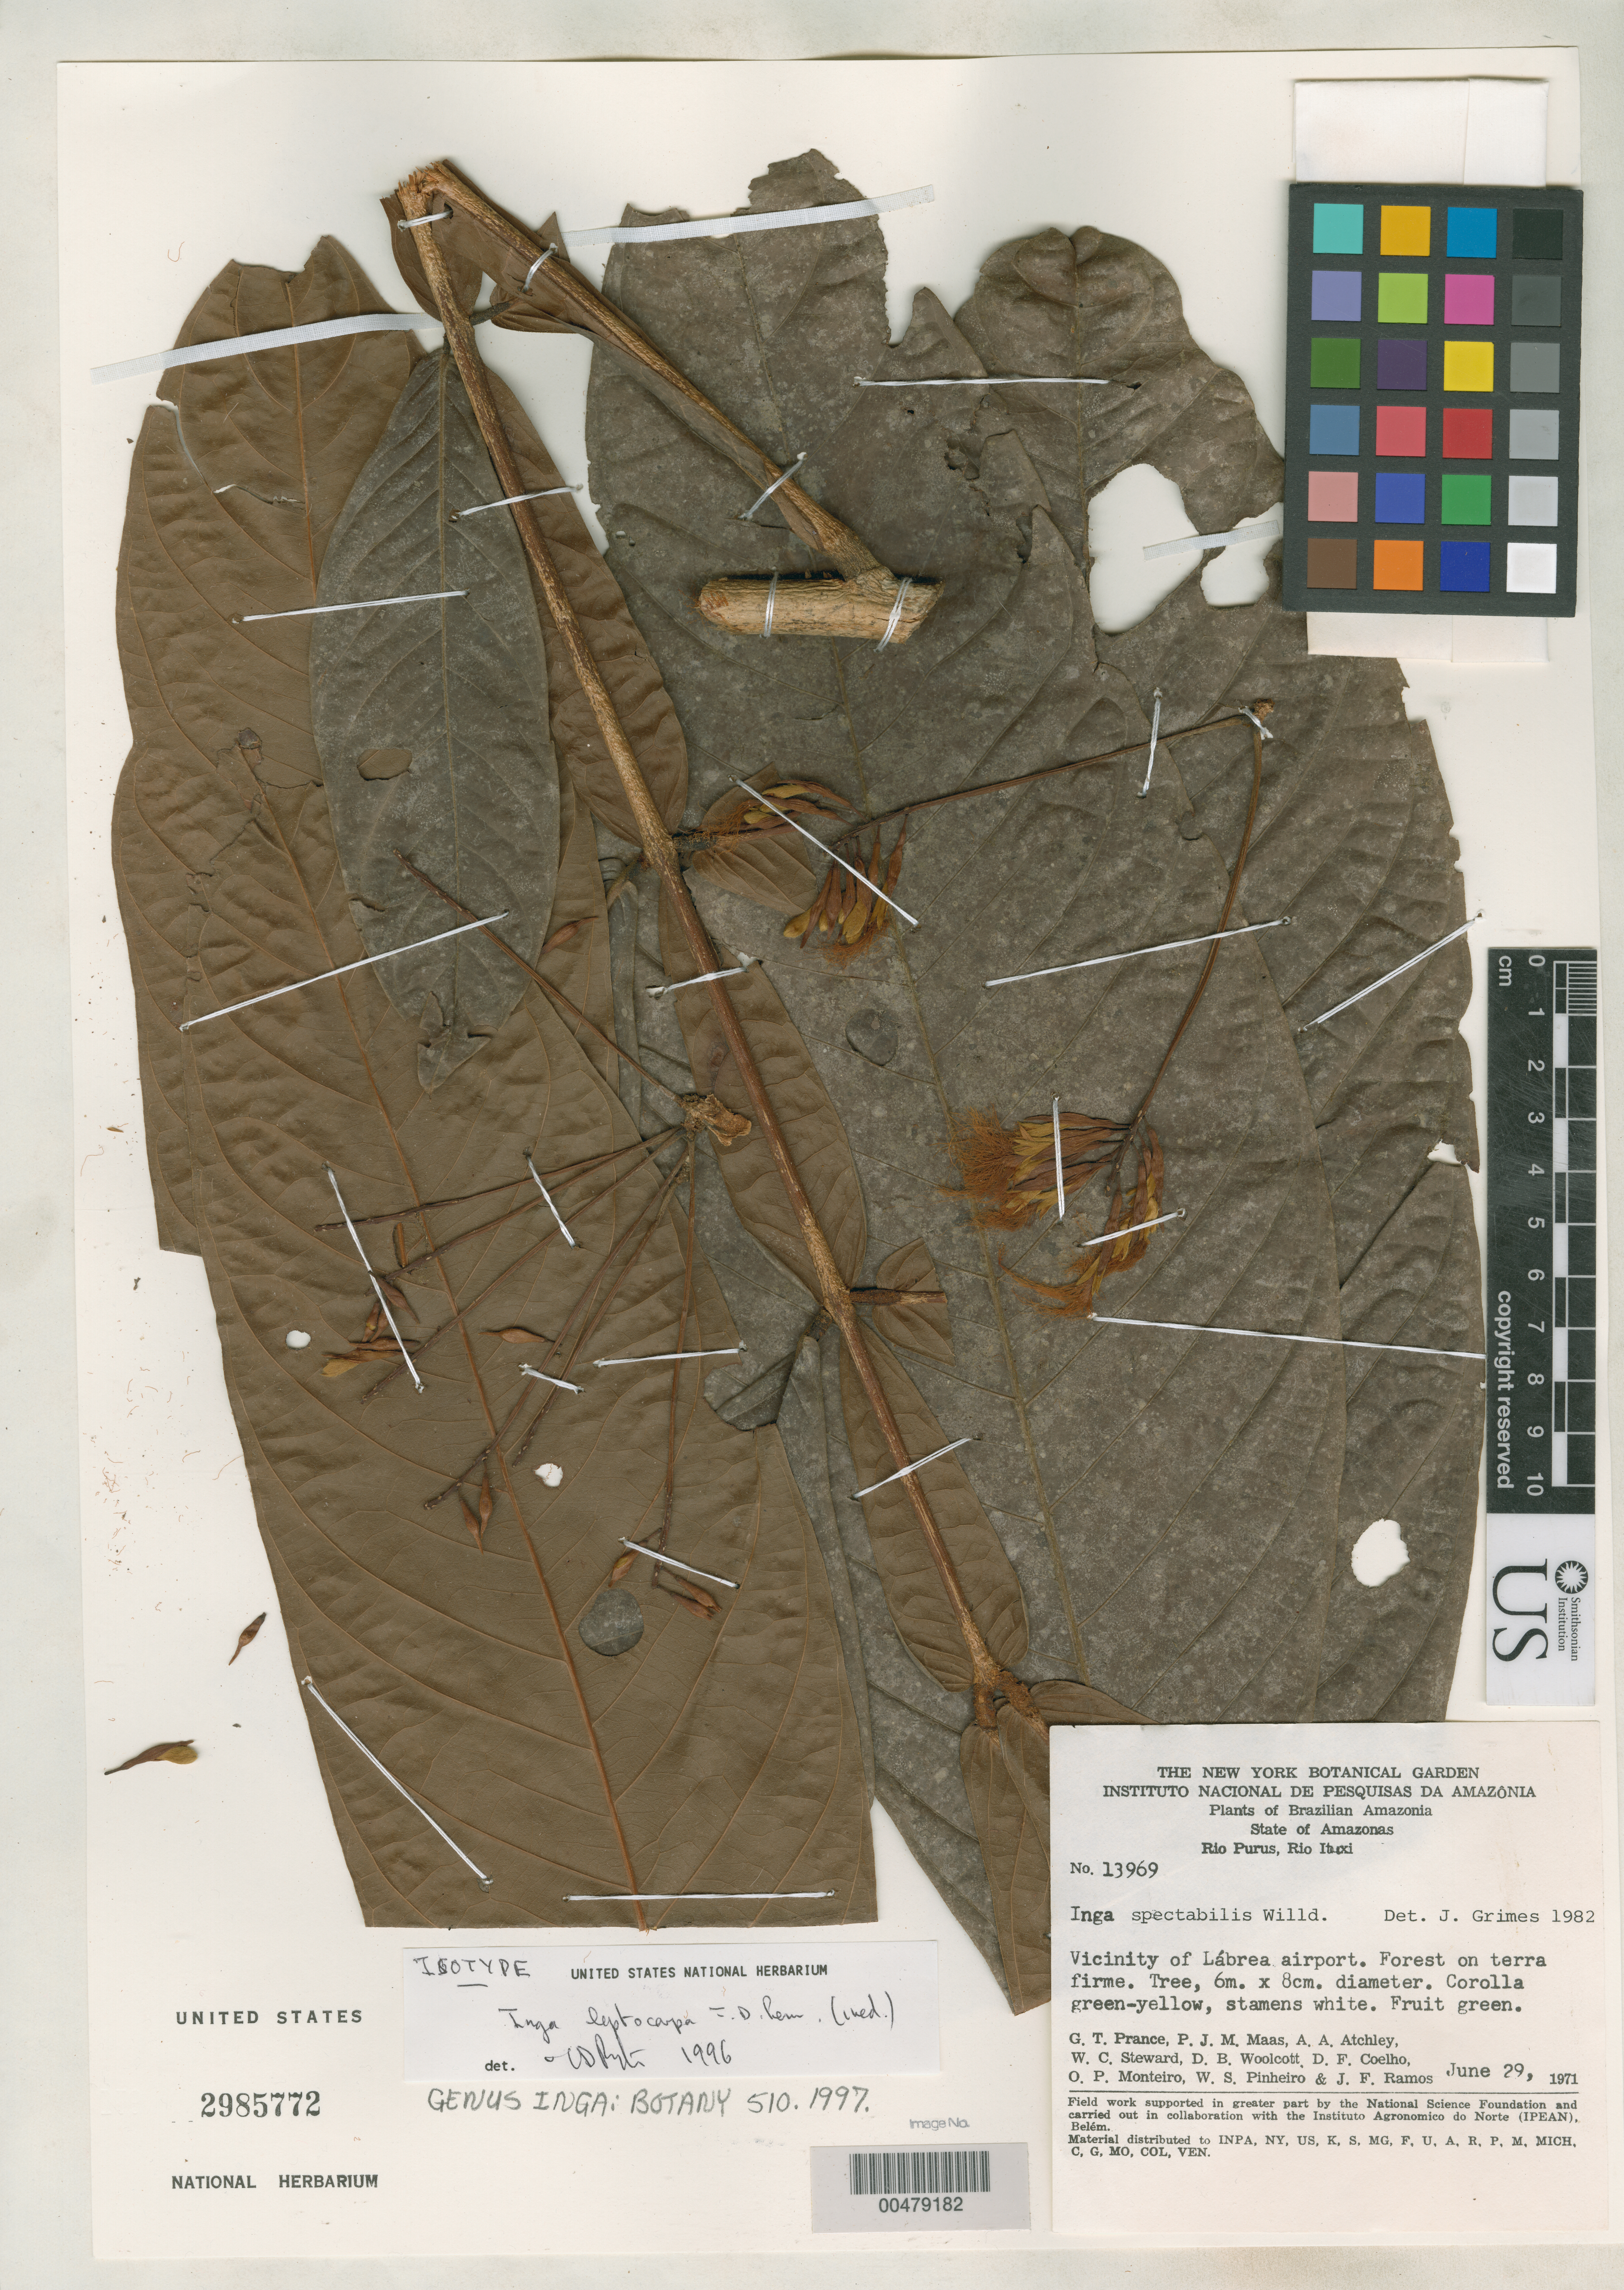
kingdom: Plantae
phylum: Tracheophyta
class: Magnoliopsida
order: Fabales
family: Fabaceae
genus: Inga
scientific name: Inga leptocarpa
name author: T.D. Penn.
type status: Isotype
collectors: G. T. Prance, P. Maas, A. A. Atchley, W. C. Steward, D. B. Woolcott & D. F. Coêlho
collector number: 13969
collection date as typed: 29 Jun 1971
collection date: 1971-06-29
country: Brazil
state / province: Amazonas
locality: Rio Purus, Rio Ituxi, vicinity of Lbrea airport.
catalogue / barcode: US 2985772